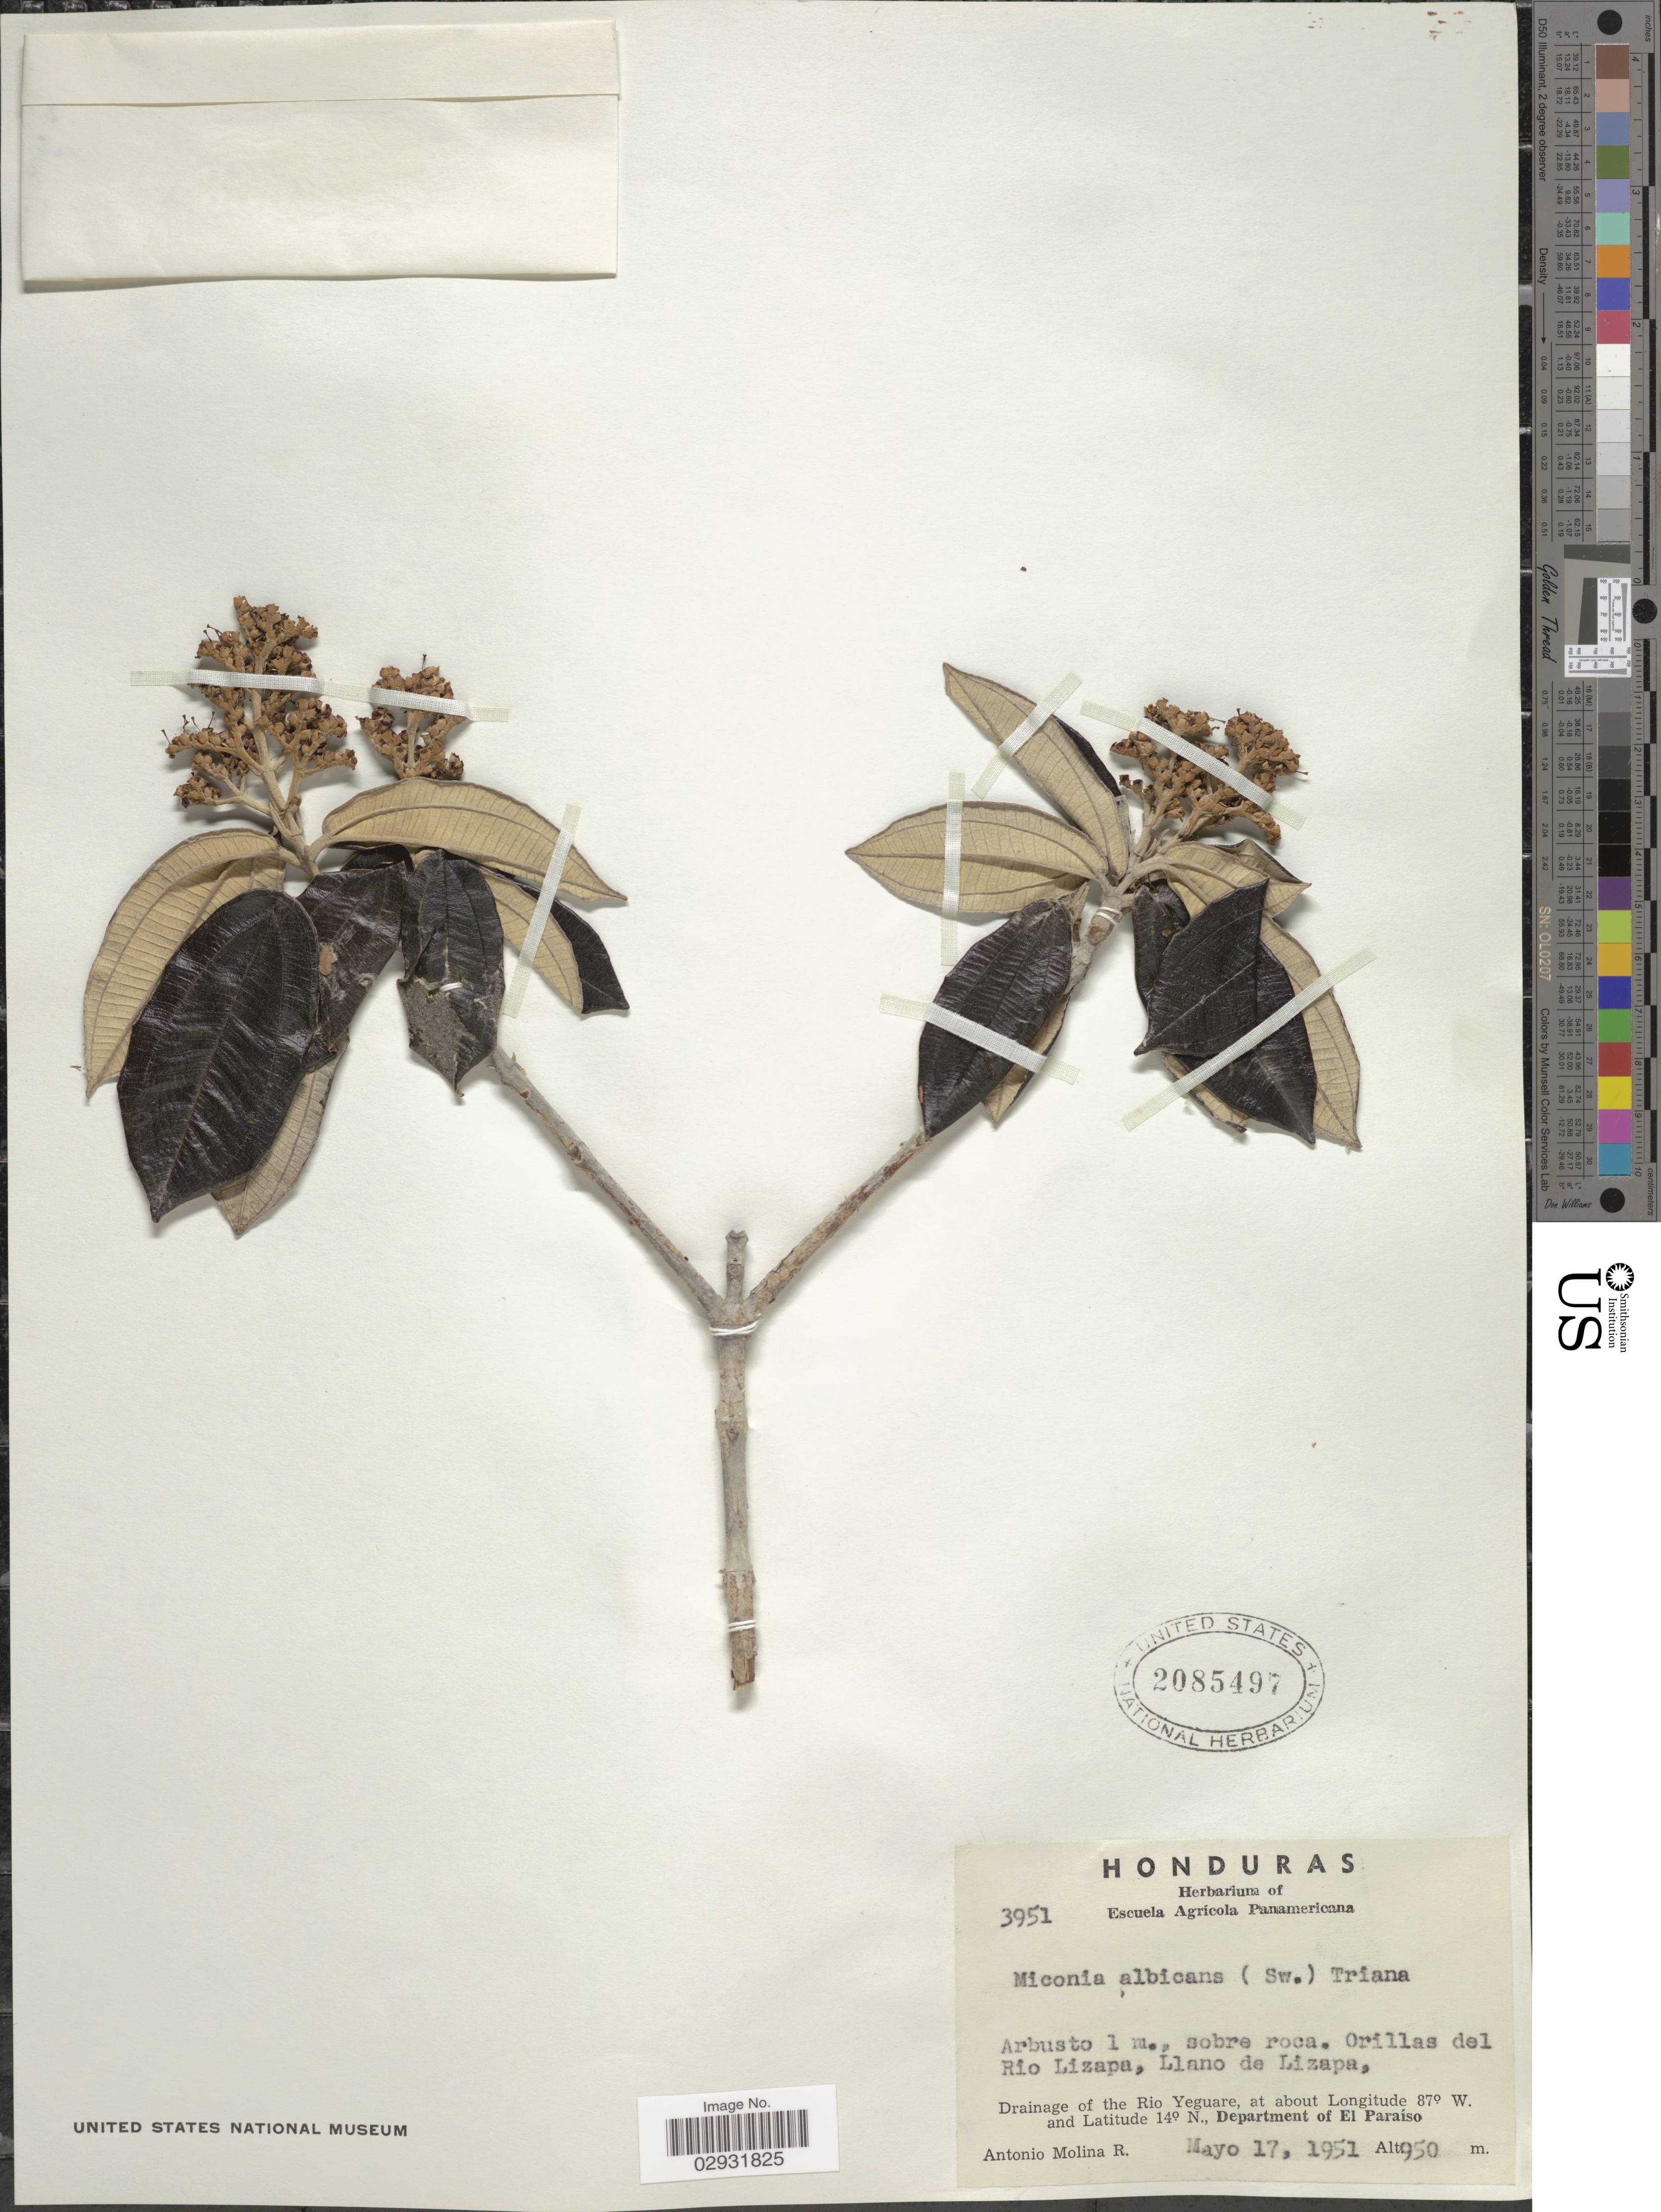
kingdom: Plantae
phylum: Tracheophyta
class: Magnoliopsida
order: Myrtales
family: Melastomataceae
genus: Miconia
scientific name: Miconia albicans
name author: (Sw.) Steud.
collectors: A. Molina R.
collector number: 3951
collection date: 1951-05-17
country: Honduras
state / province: El Paraíso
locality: Orillas del Rio Lizapa, Llando de Lizapa, Drainage of the Rio Yeguare, Department of El Paraíso.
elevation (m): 950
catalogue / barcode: US 2085497